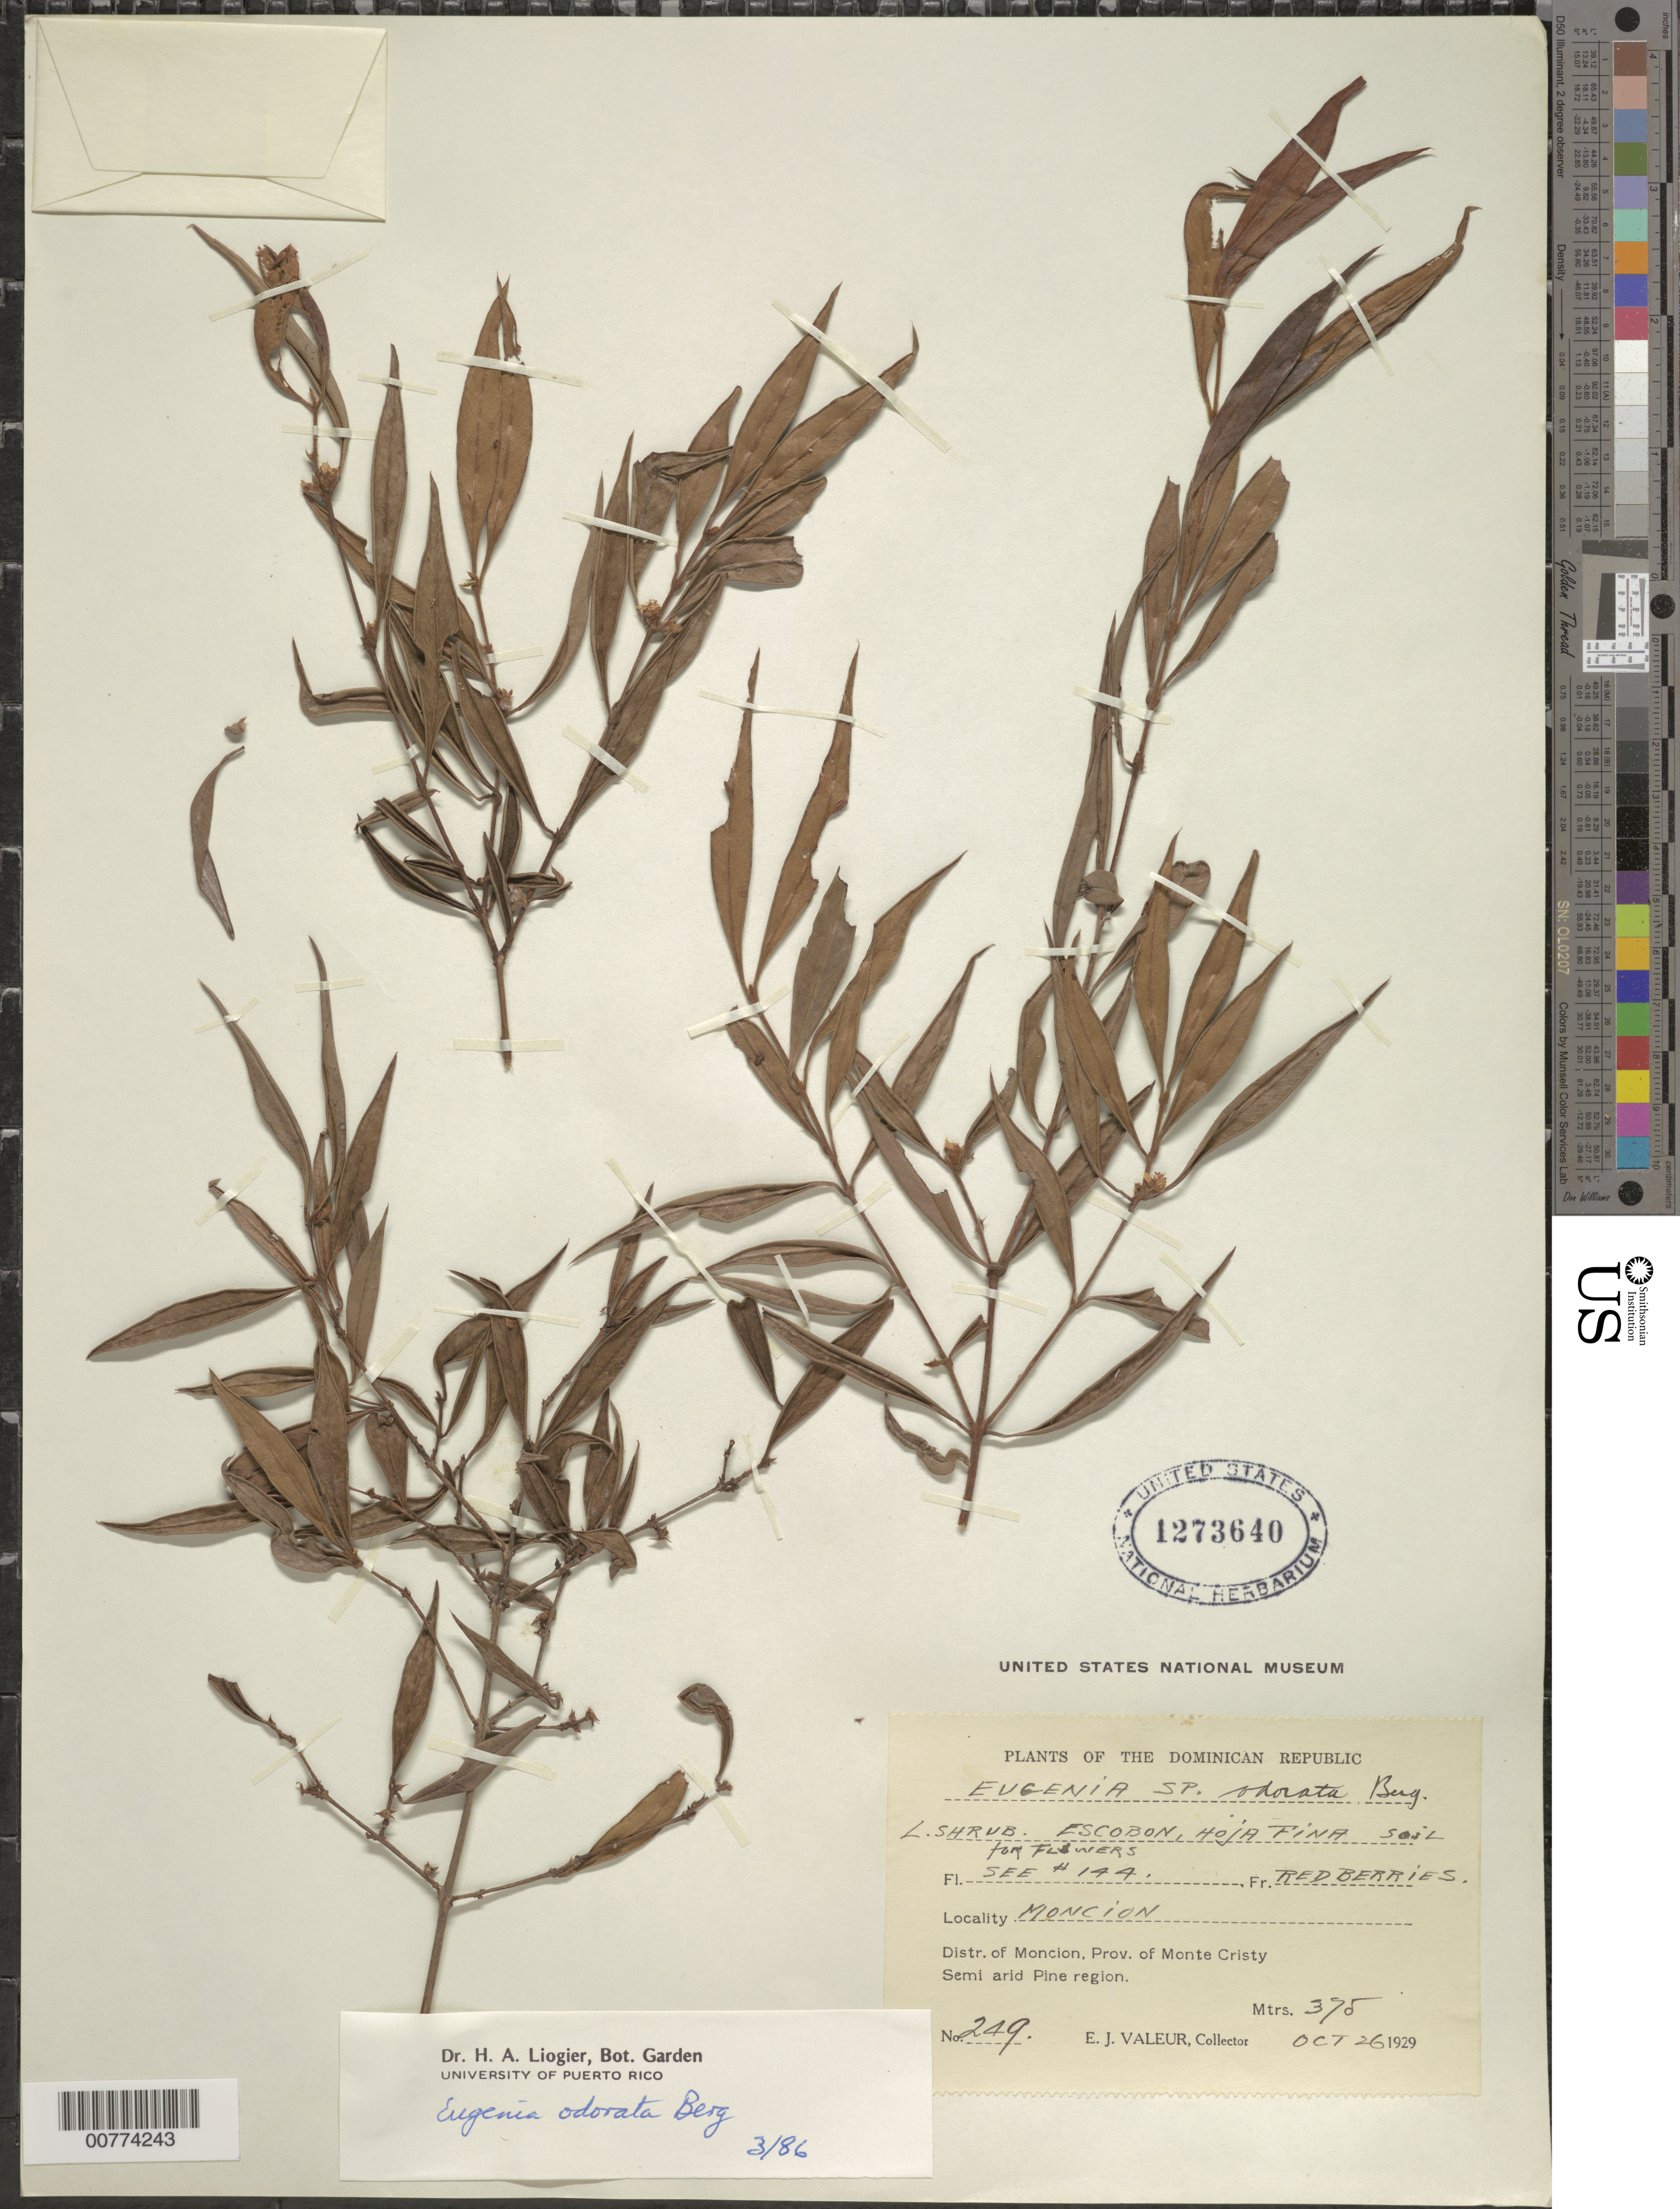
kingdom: Plantae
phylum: Tracheophyta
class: Magnoliopsida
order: Myrtales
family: Myrtaceae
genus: Eugenia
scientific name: Eugenia isabeliana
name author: Kiaersk.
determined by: Liogier, Alain H.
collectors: E. Valeur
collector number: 249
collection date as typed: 26 Oct 1929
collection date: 1929-10-26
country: Dominican Republic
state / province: Monte Cristi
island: Hispaniola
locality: Monción.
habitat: Semi arid pine region.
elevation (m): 375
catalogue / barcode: US 1273640